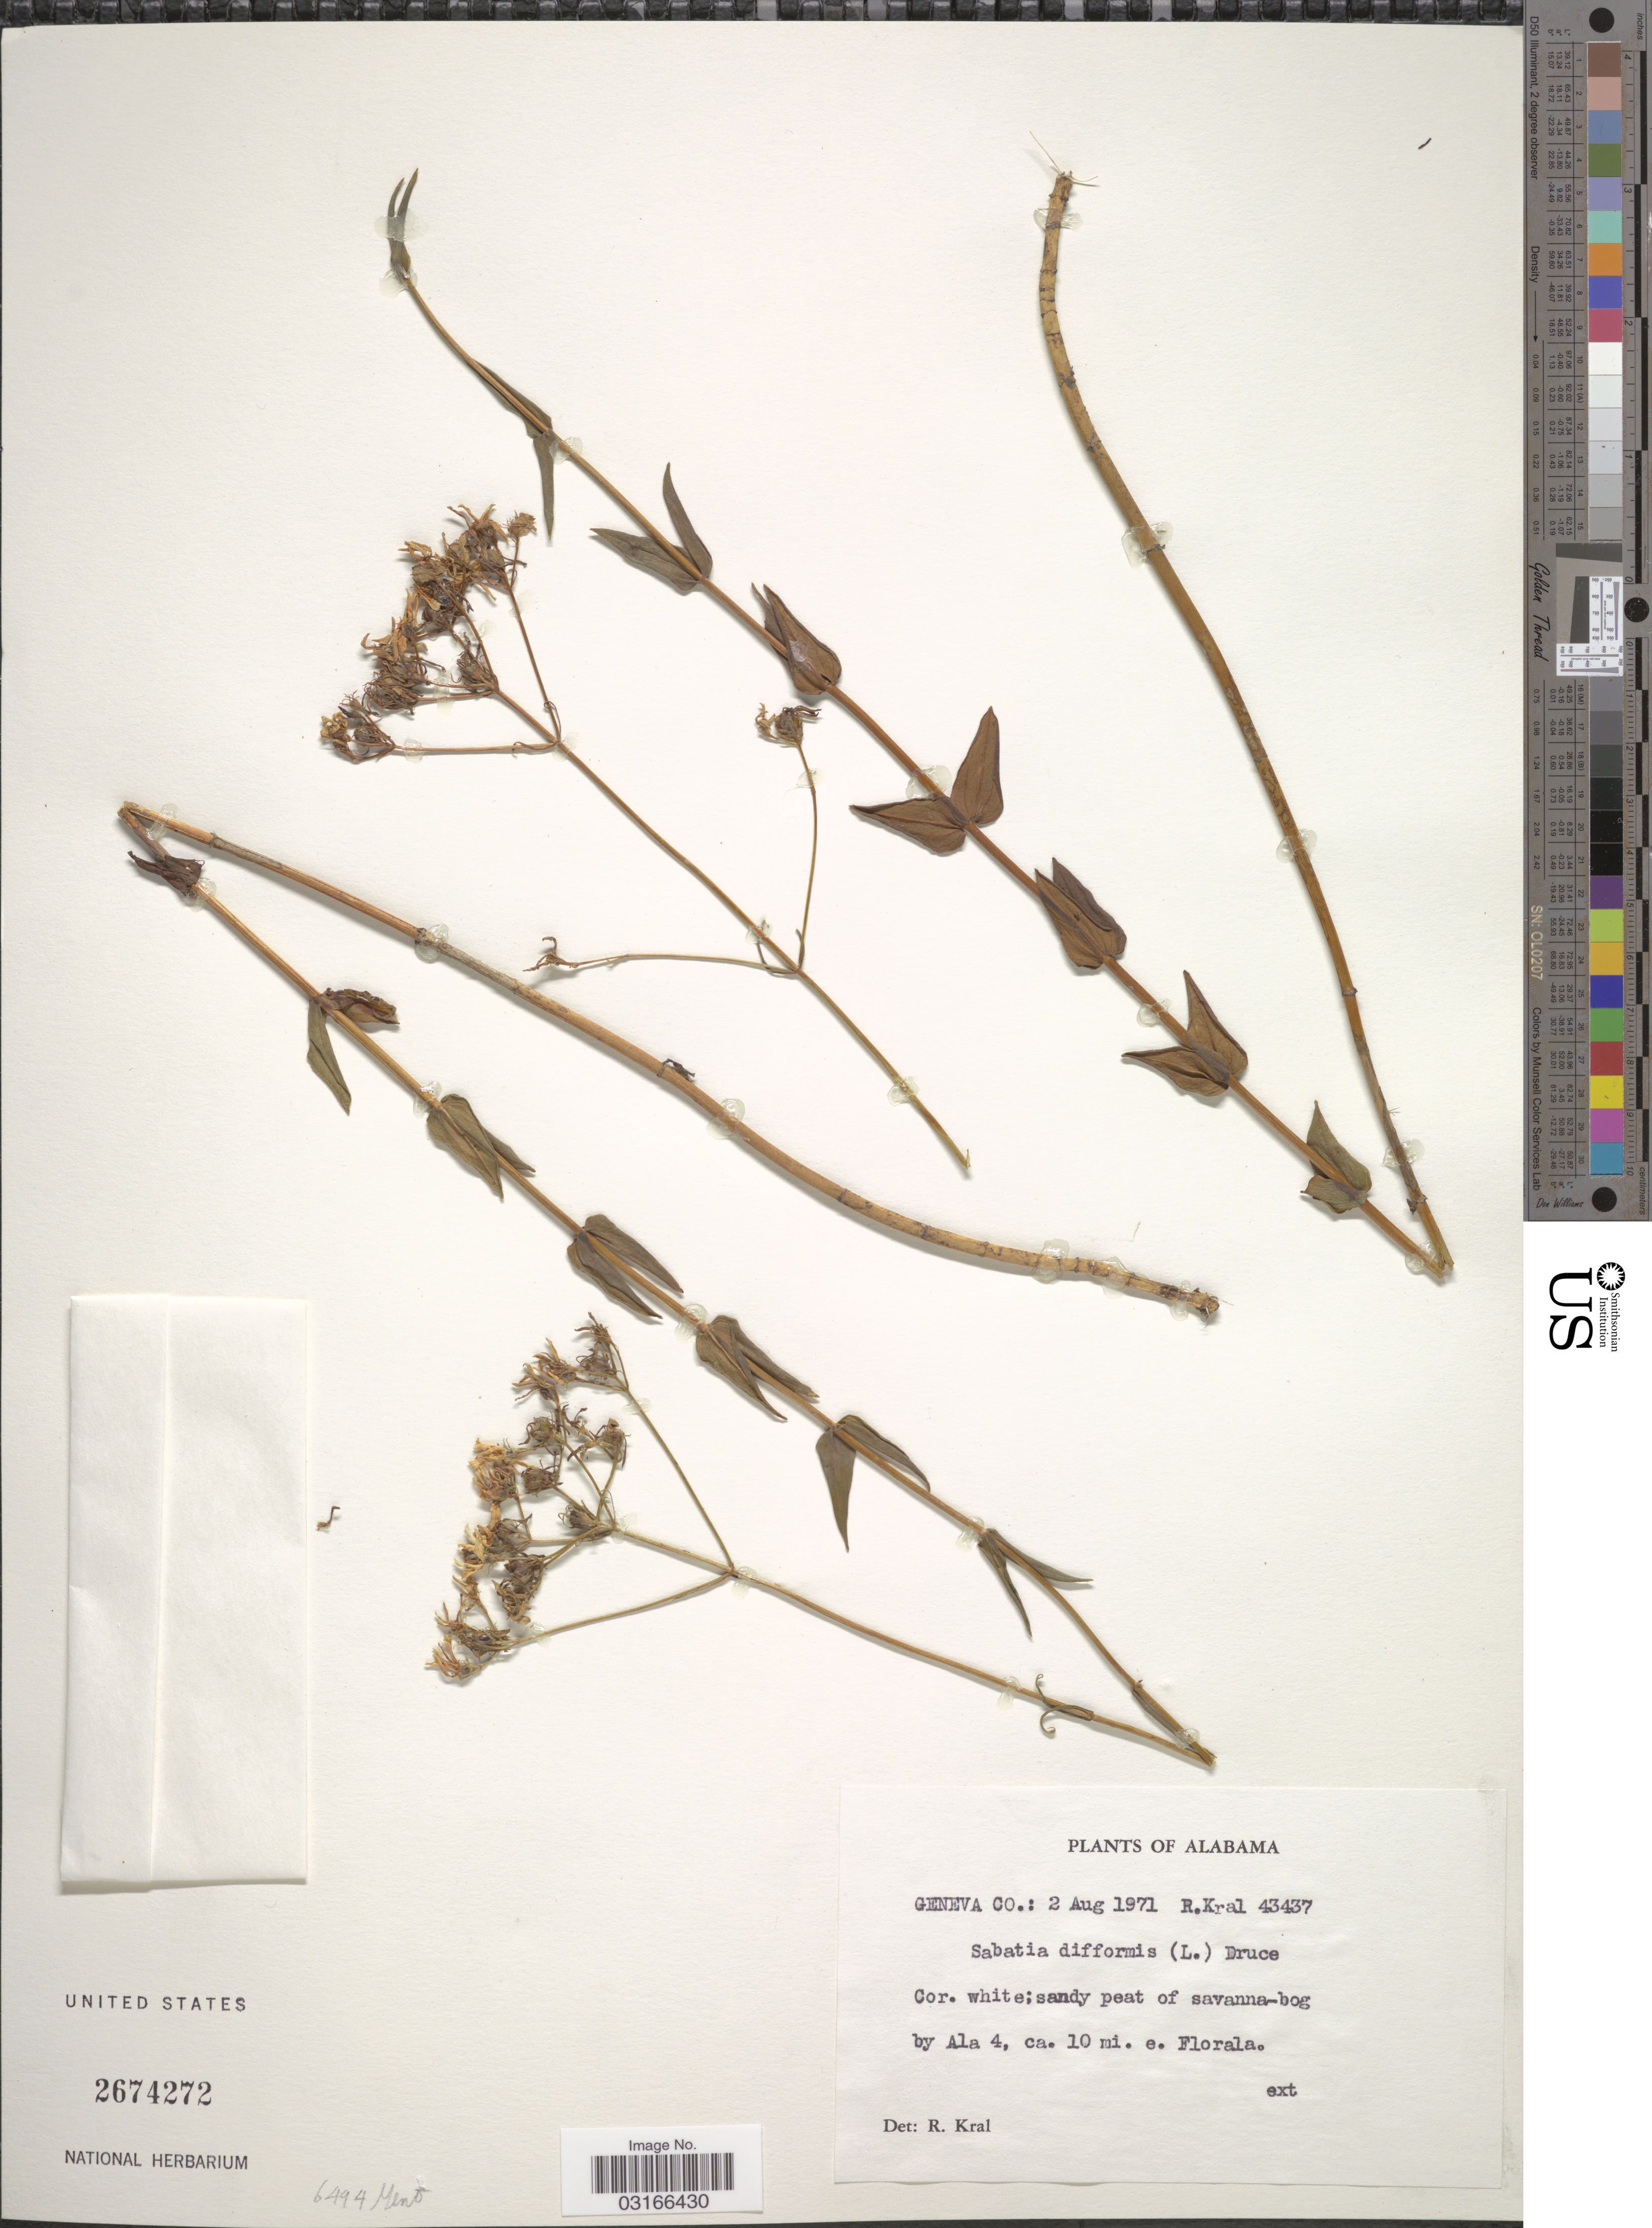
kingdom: Plantae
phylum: Tracheophyta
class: Magnoliopsida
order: Gentianales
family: Gentianaceae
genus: Sabatia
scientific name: Sabatia difformis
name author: (L.) Druce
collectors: R. Kral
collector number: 43437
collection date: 1971-08-02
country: United States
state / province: Alabama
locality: Geneva Co. Sandy peat of savanna-bog by Ala 4, ca. 10 mi. e. Florala.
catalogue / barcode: US 2674272